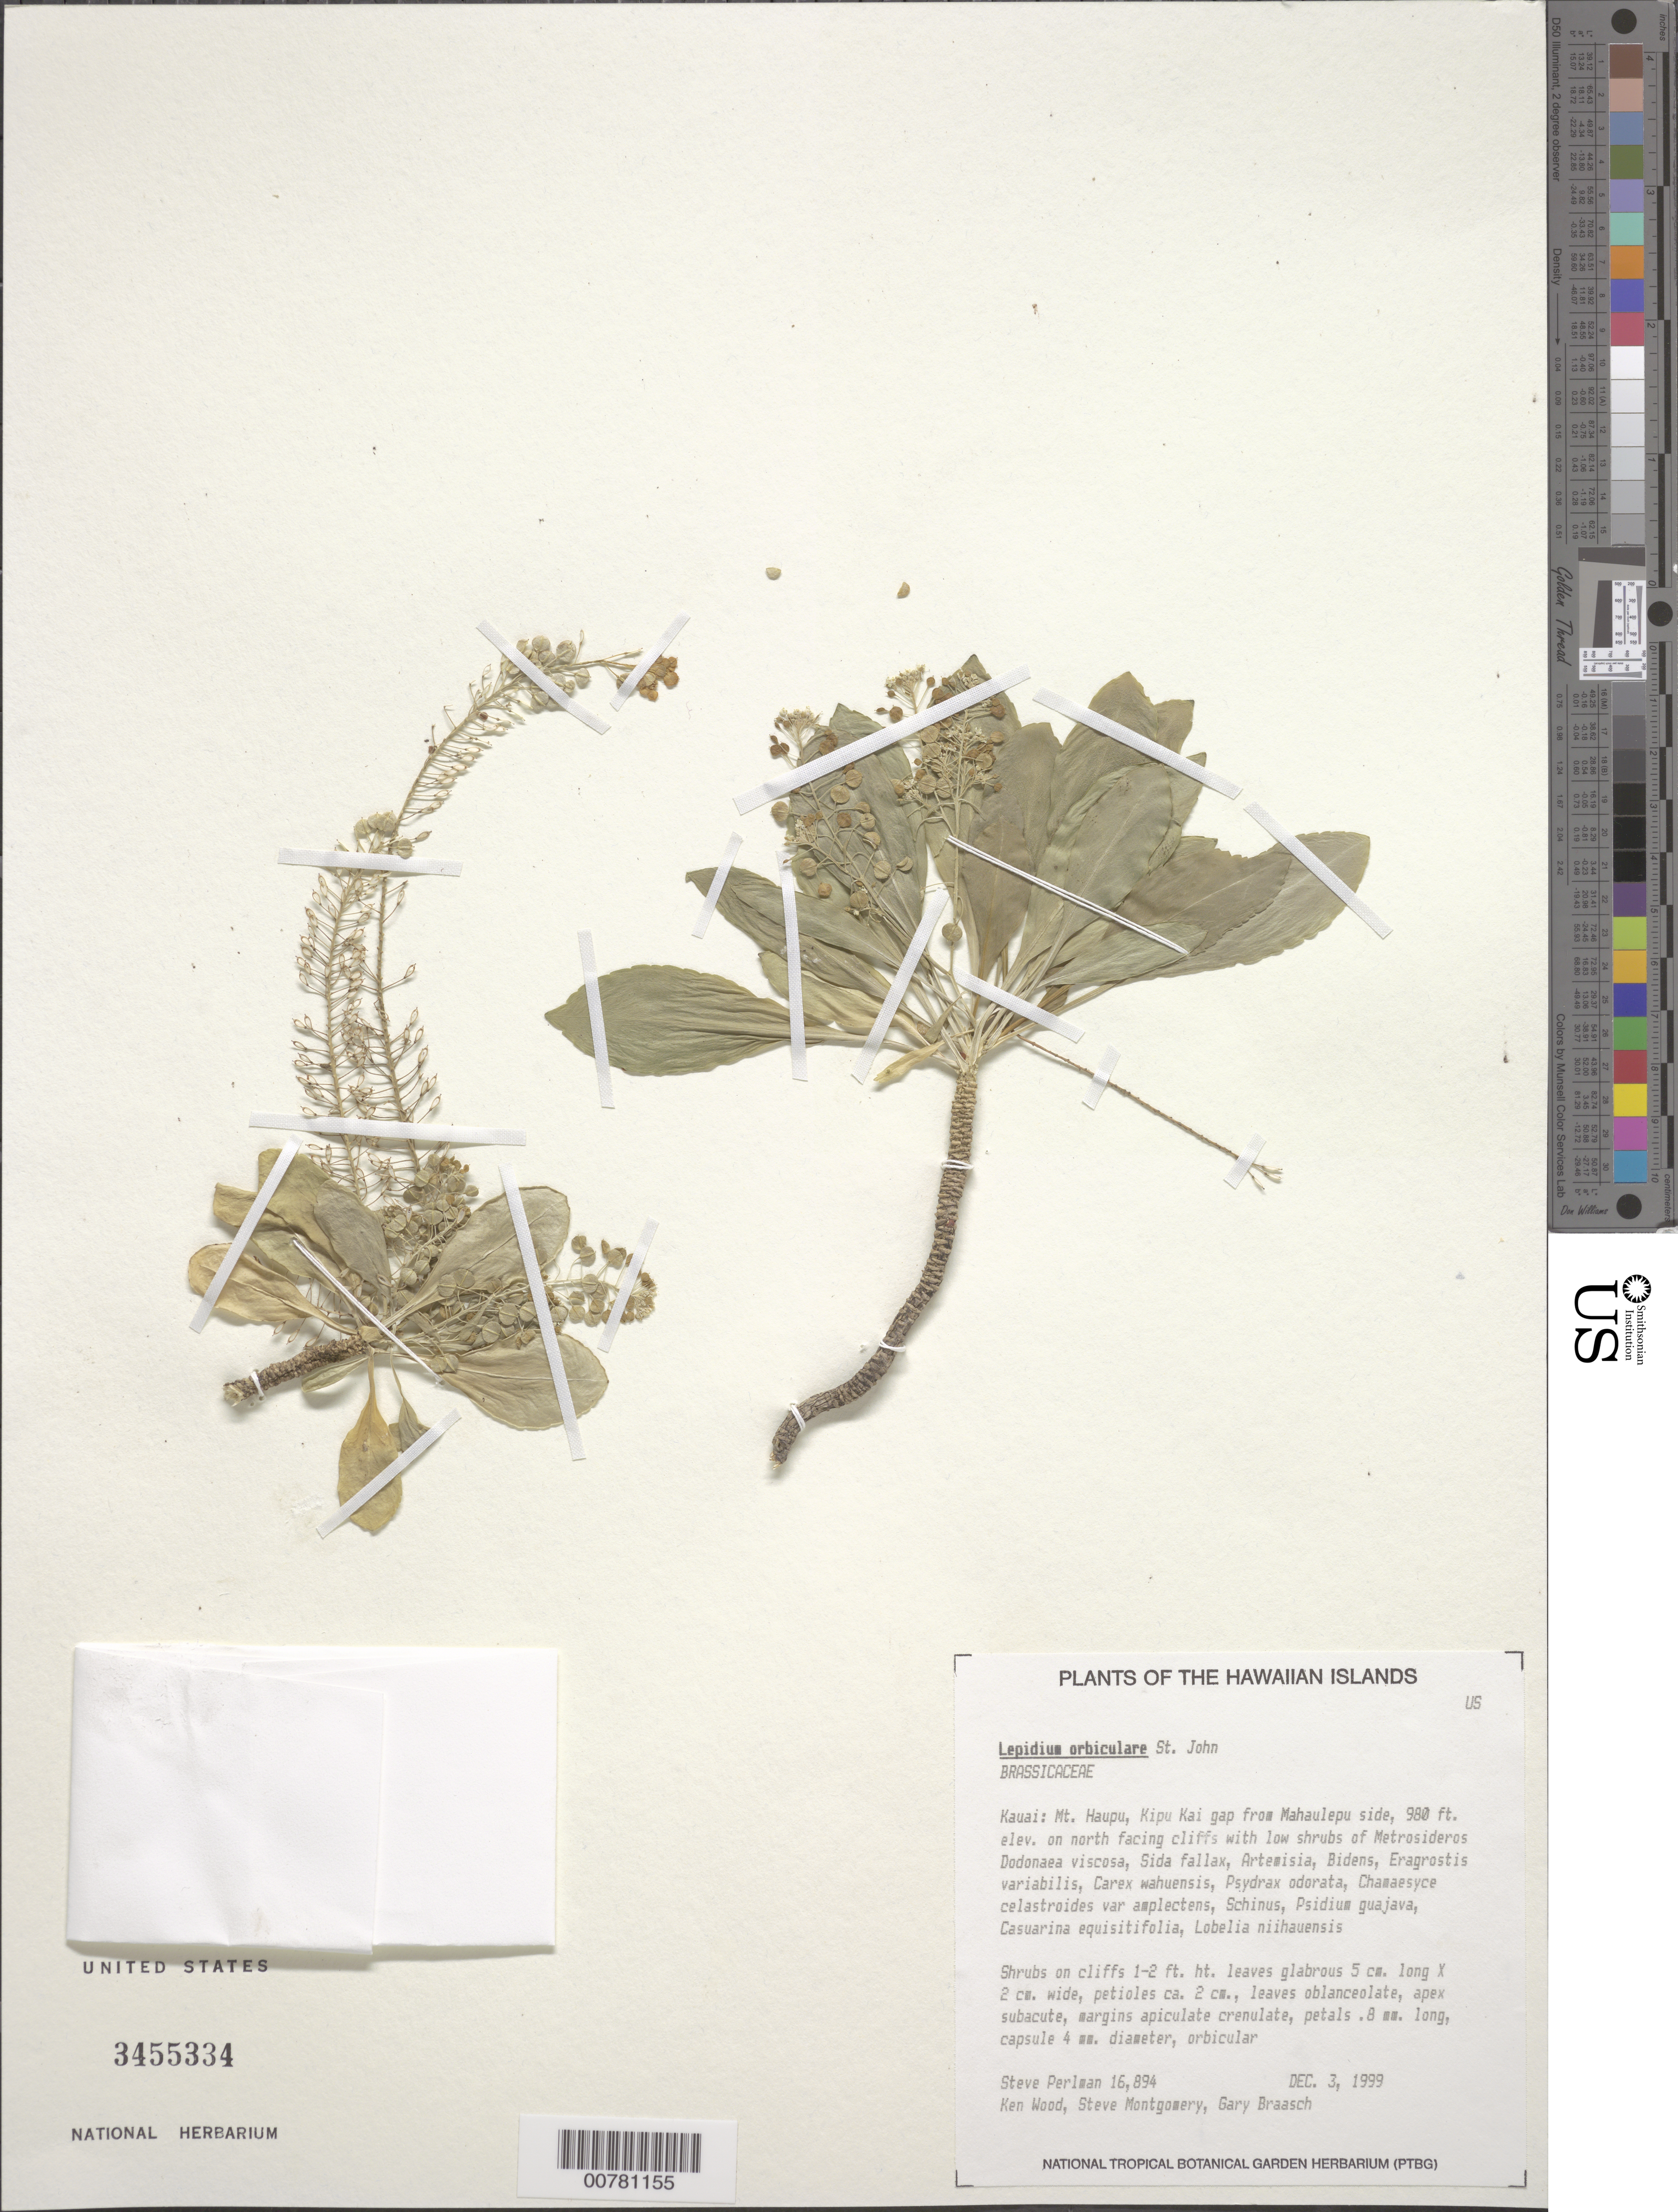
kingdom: Plantae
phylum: Tracheophyta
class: Magnoliopsida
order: Brassicales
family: Brassicaceae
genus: Lepidium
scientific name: Lepidium orbiculare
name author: H. St. John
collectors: S. P. Perlman, K. R. Wood, S. Montgomery & G. Braasch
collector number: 16894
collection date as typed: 3 Dec 1999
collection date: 1999-12-03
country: United States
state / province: Hawaii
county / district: Kauai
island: Kaua'i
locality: Mount Haupu, Kipu Kai gap from Mahaulepu side,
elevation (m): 299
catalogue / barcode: US 3455334